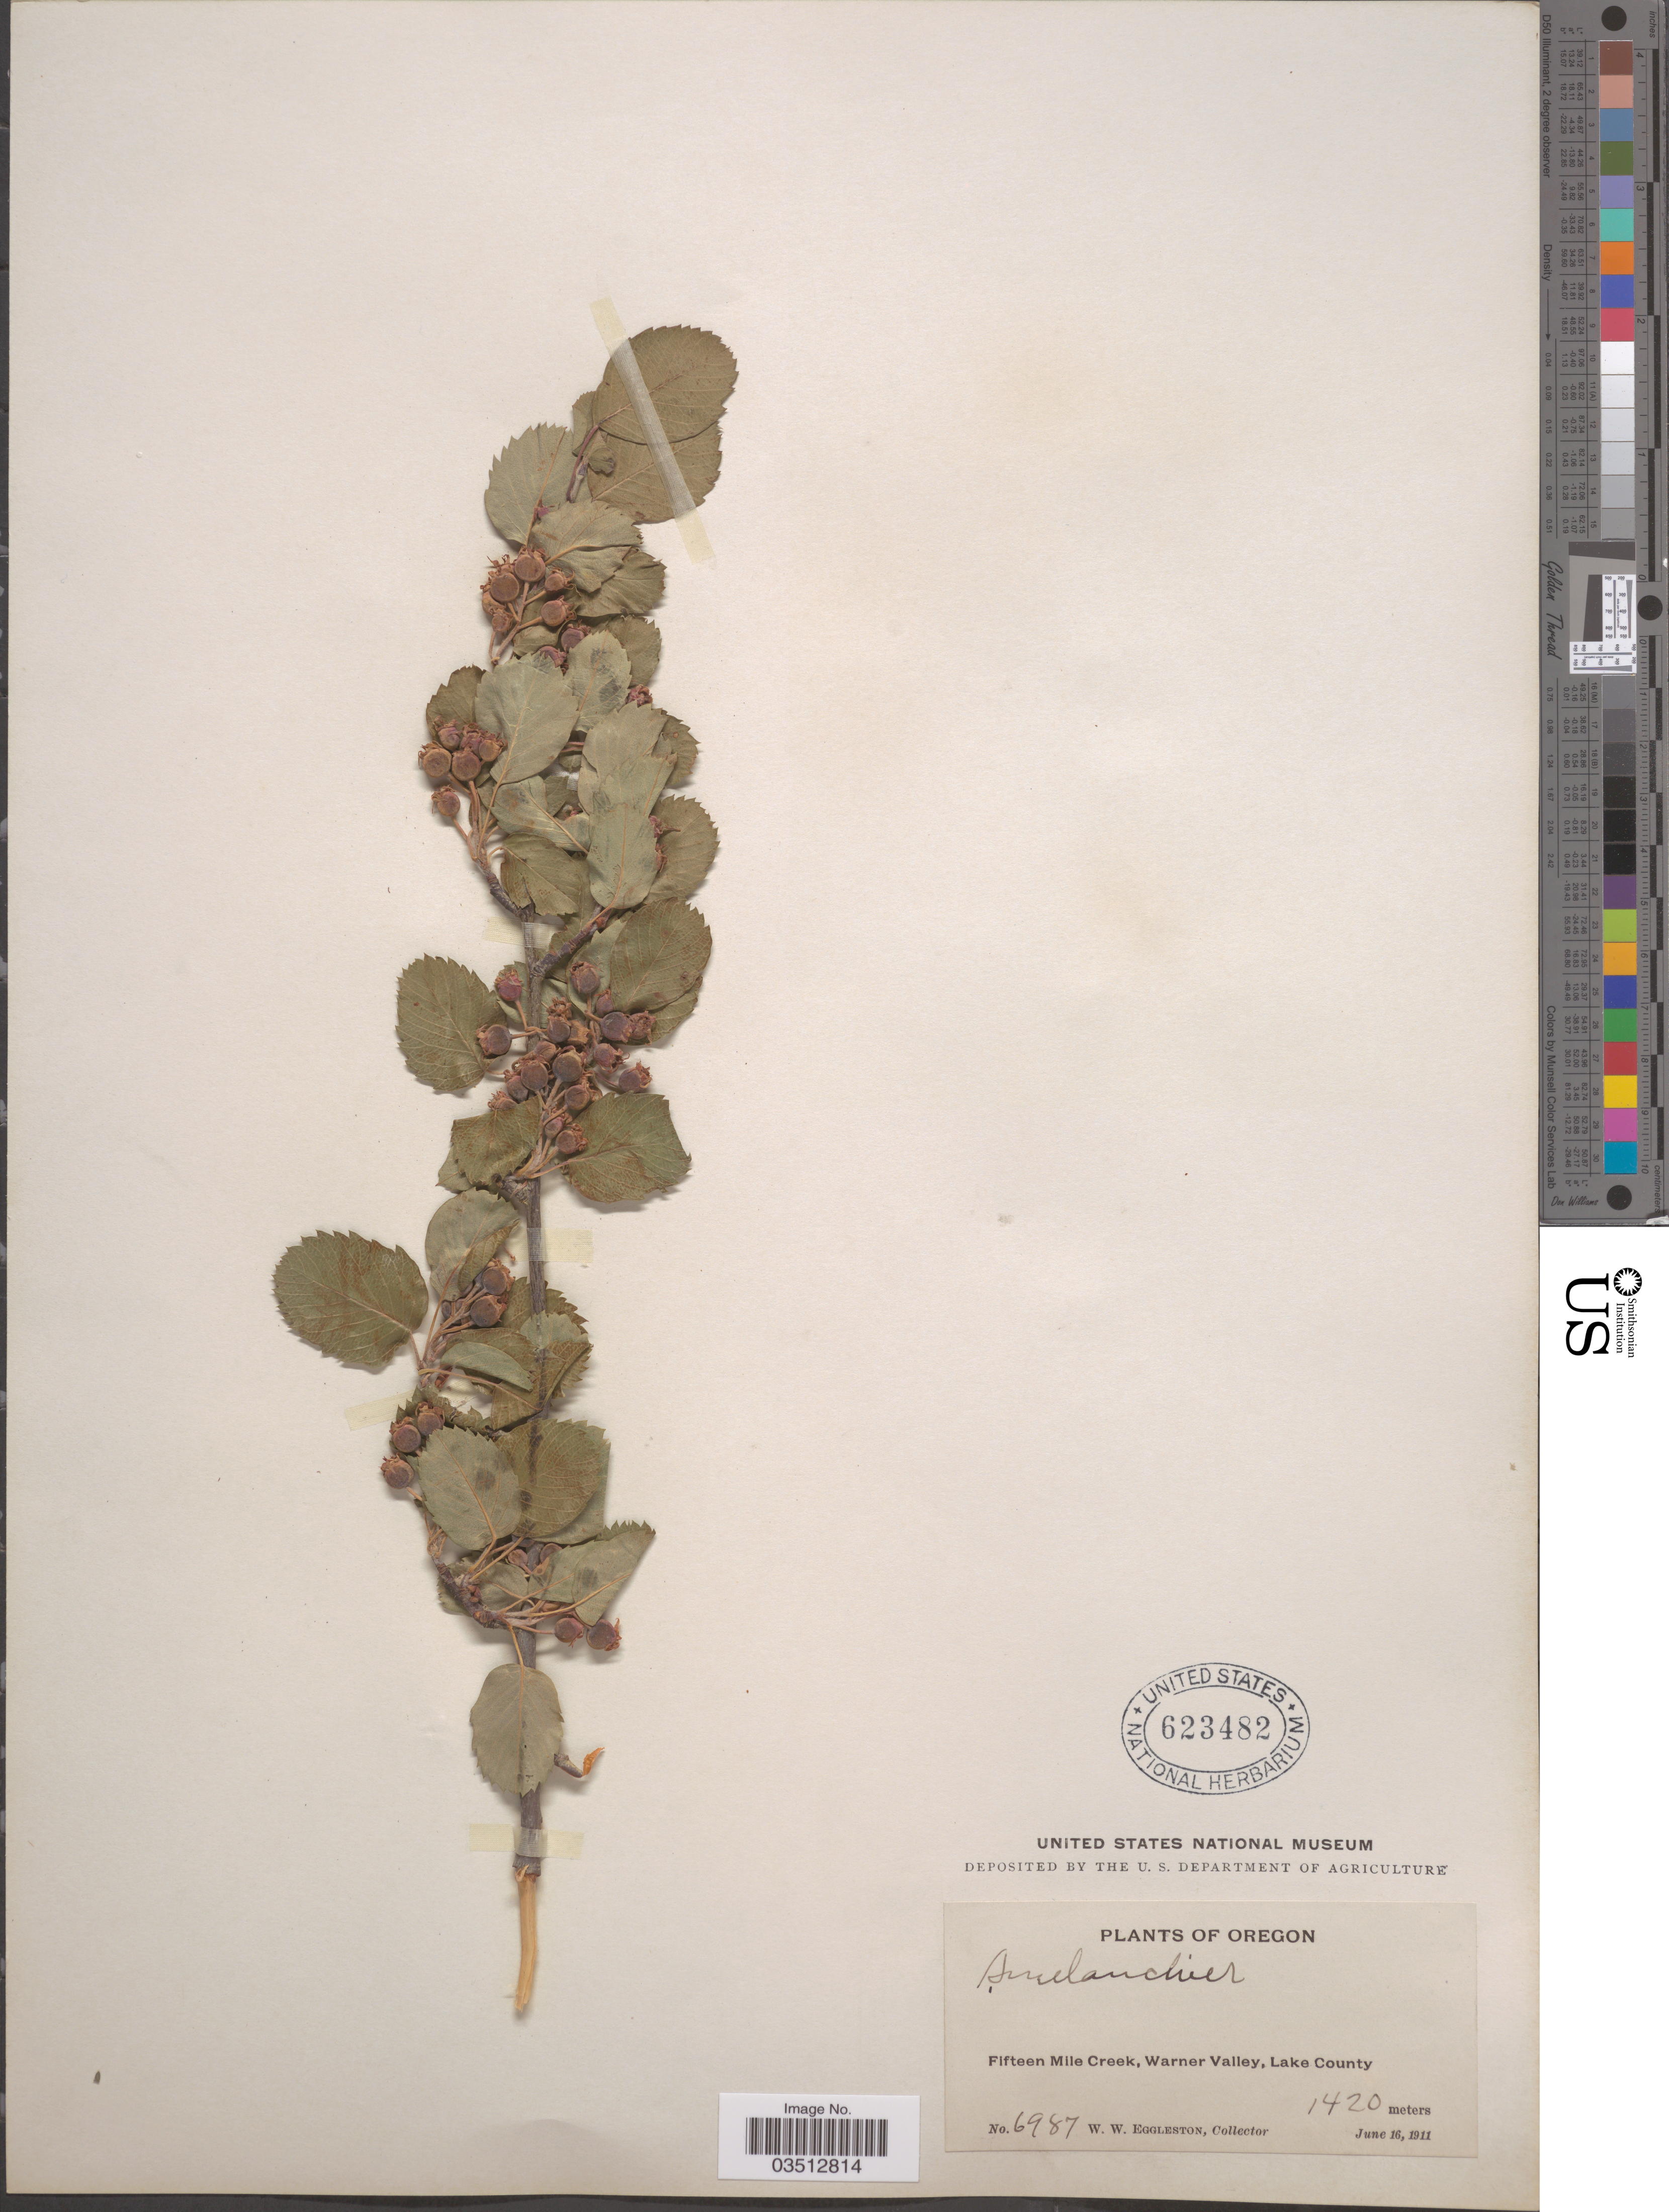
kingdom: Plantae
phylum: Tracheophyta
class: Magnoliopsida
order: Rosales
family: Rosaceae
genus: Amelanchier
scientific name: Amelanchier sp.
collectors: W. W. Eggleston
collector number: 6987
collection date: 1911-06-16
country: United States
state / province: Oregon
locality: Fifteen Mile Creek, Warner Valley, Lake County.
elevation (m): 1420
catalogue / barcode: US 623482